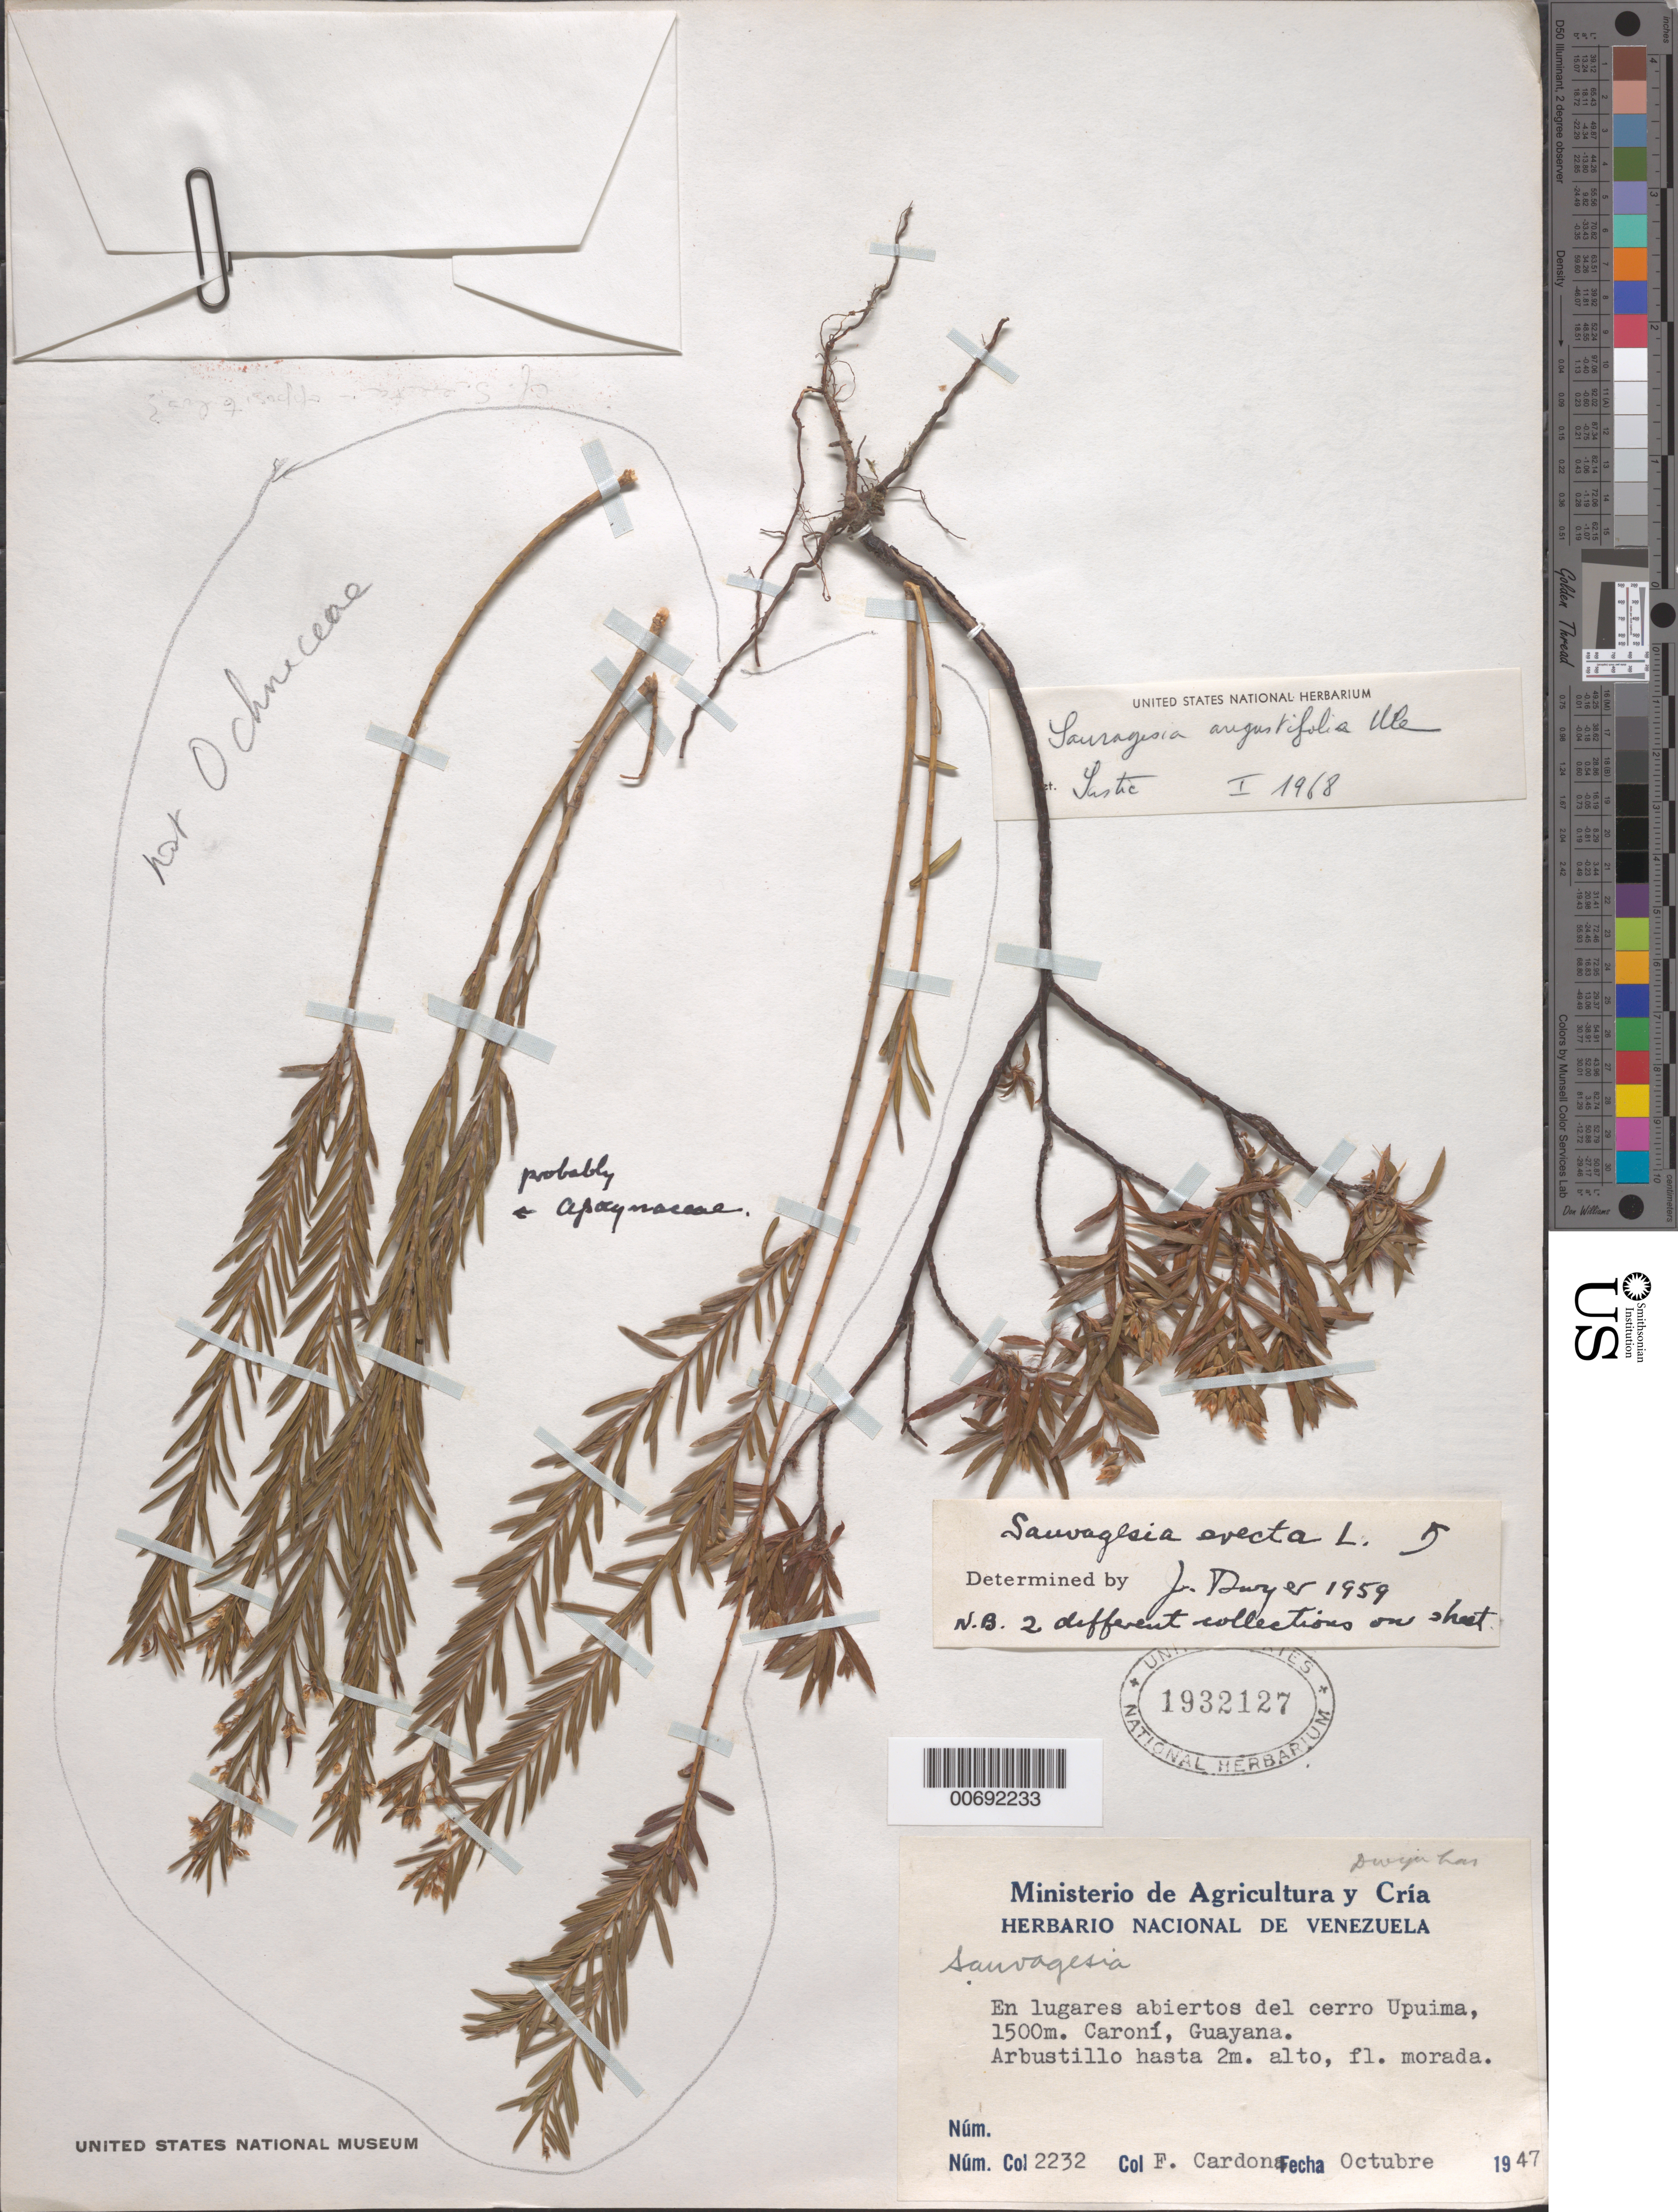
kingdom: Plantae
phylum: Tracheophyta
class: Magnoliopsida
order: Malpighiales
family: Ochnaceae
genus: Sauvagesia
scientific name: Sauvagesia angustifolia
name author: Ule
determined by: Sastre, C. H. L.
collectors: F. Cardona Puig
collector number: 2232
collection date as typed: Oct-47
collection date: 1947-10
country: Venezuela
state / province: Bolívar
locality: Cerro Upuima, Río Caroní, Guayana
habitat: Open areas on hill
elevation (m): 1500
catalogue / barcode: US 1932127